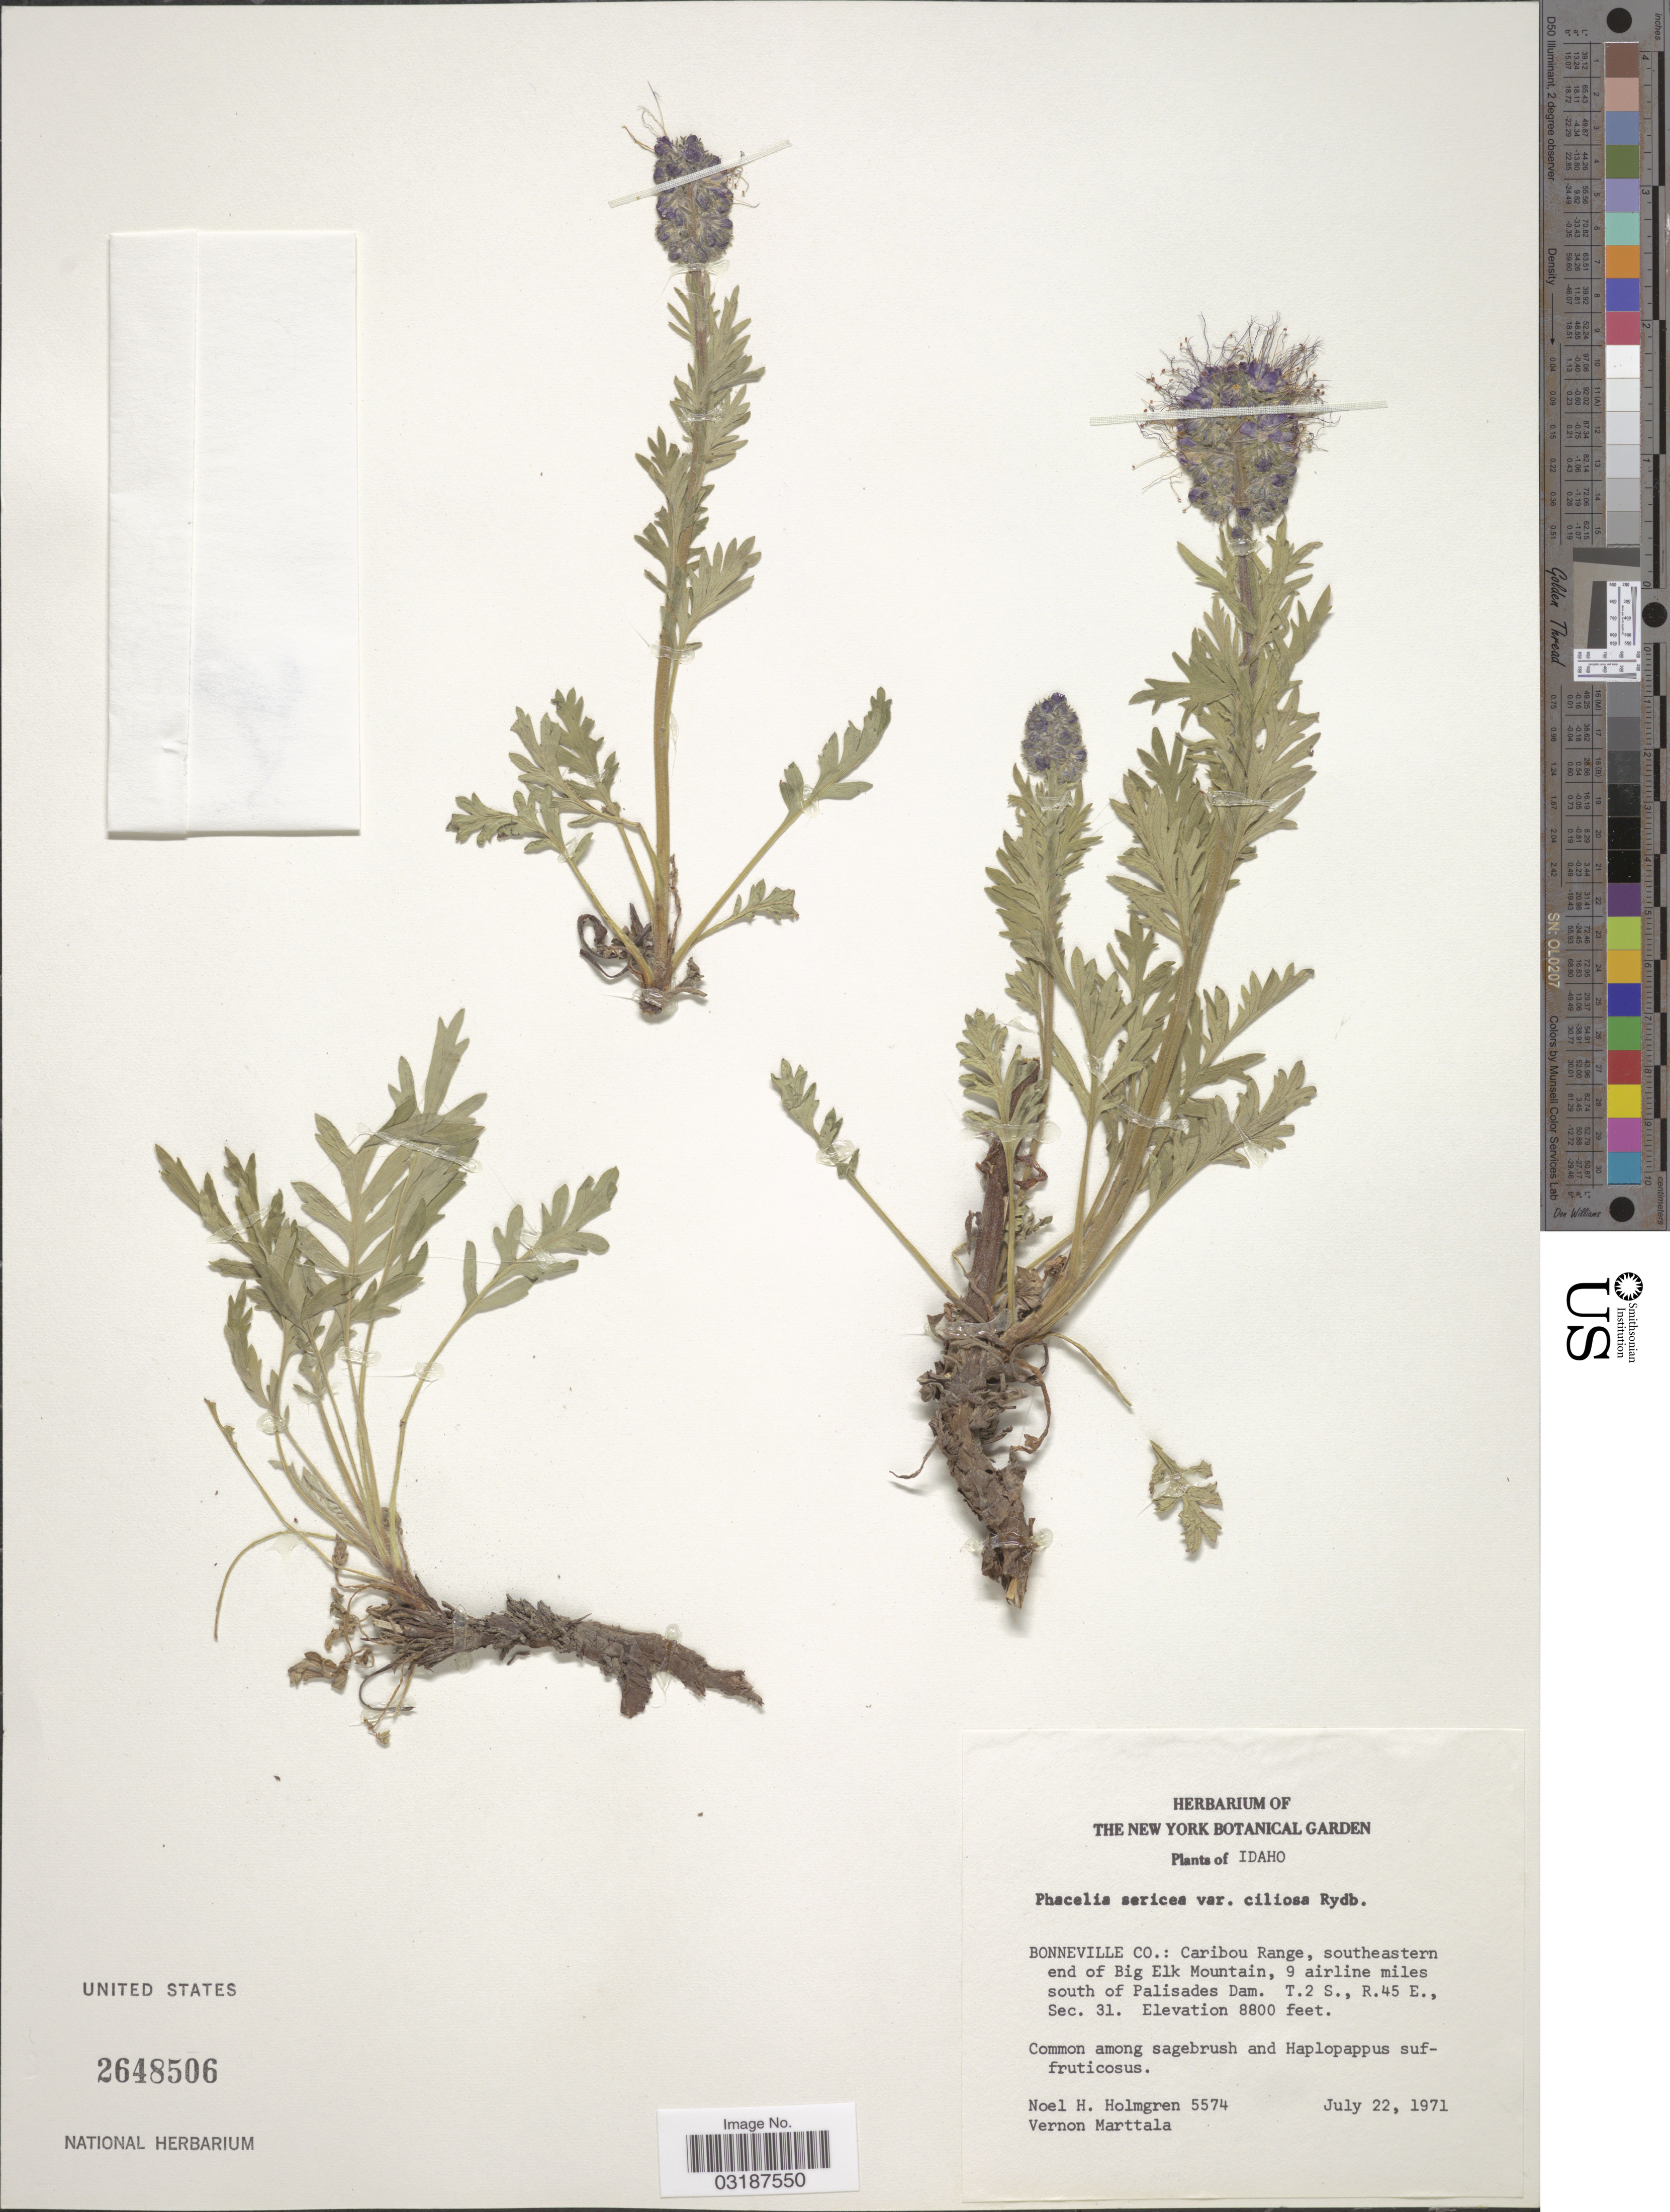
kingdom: Plantae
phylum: Tracheophyta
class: Magnoliopsida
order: Boraginales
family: Hydrophyllaceae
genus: Phacelia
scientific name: Phacelia sericea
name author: (Graham) A. Gray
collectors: N. H. Holmgren & V. Marttala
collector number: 5574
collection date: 1971-07-22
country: United States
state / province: Idaho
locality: BONNEVILLE CO.: Caribou Range, southeastern end of Big Elk Mountain, 9 airline miles south of Palisades Dam. T.2 S., R.45 E., Sec. 31.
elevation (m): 2682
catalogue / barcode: US 2648506